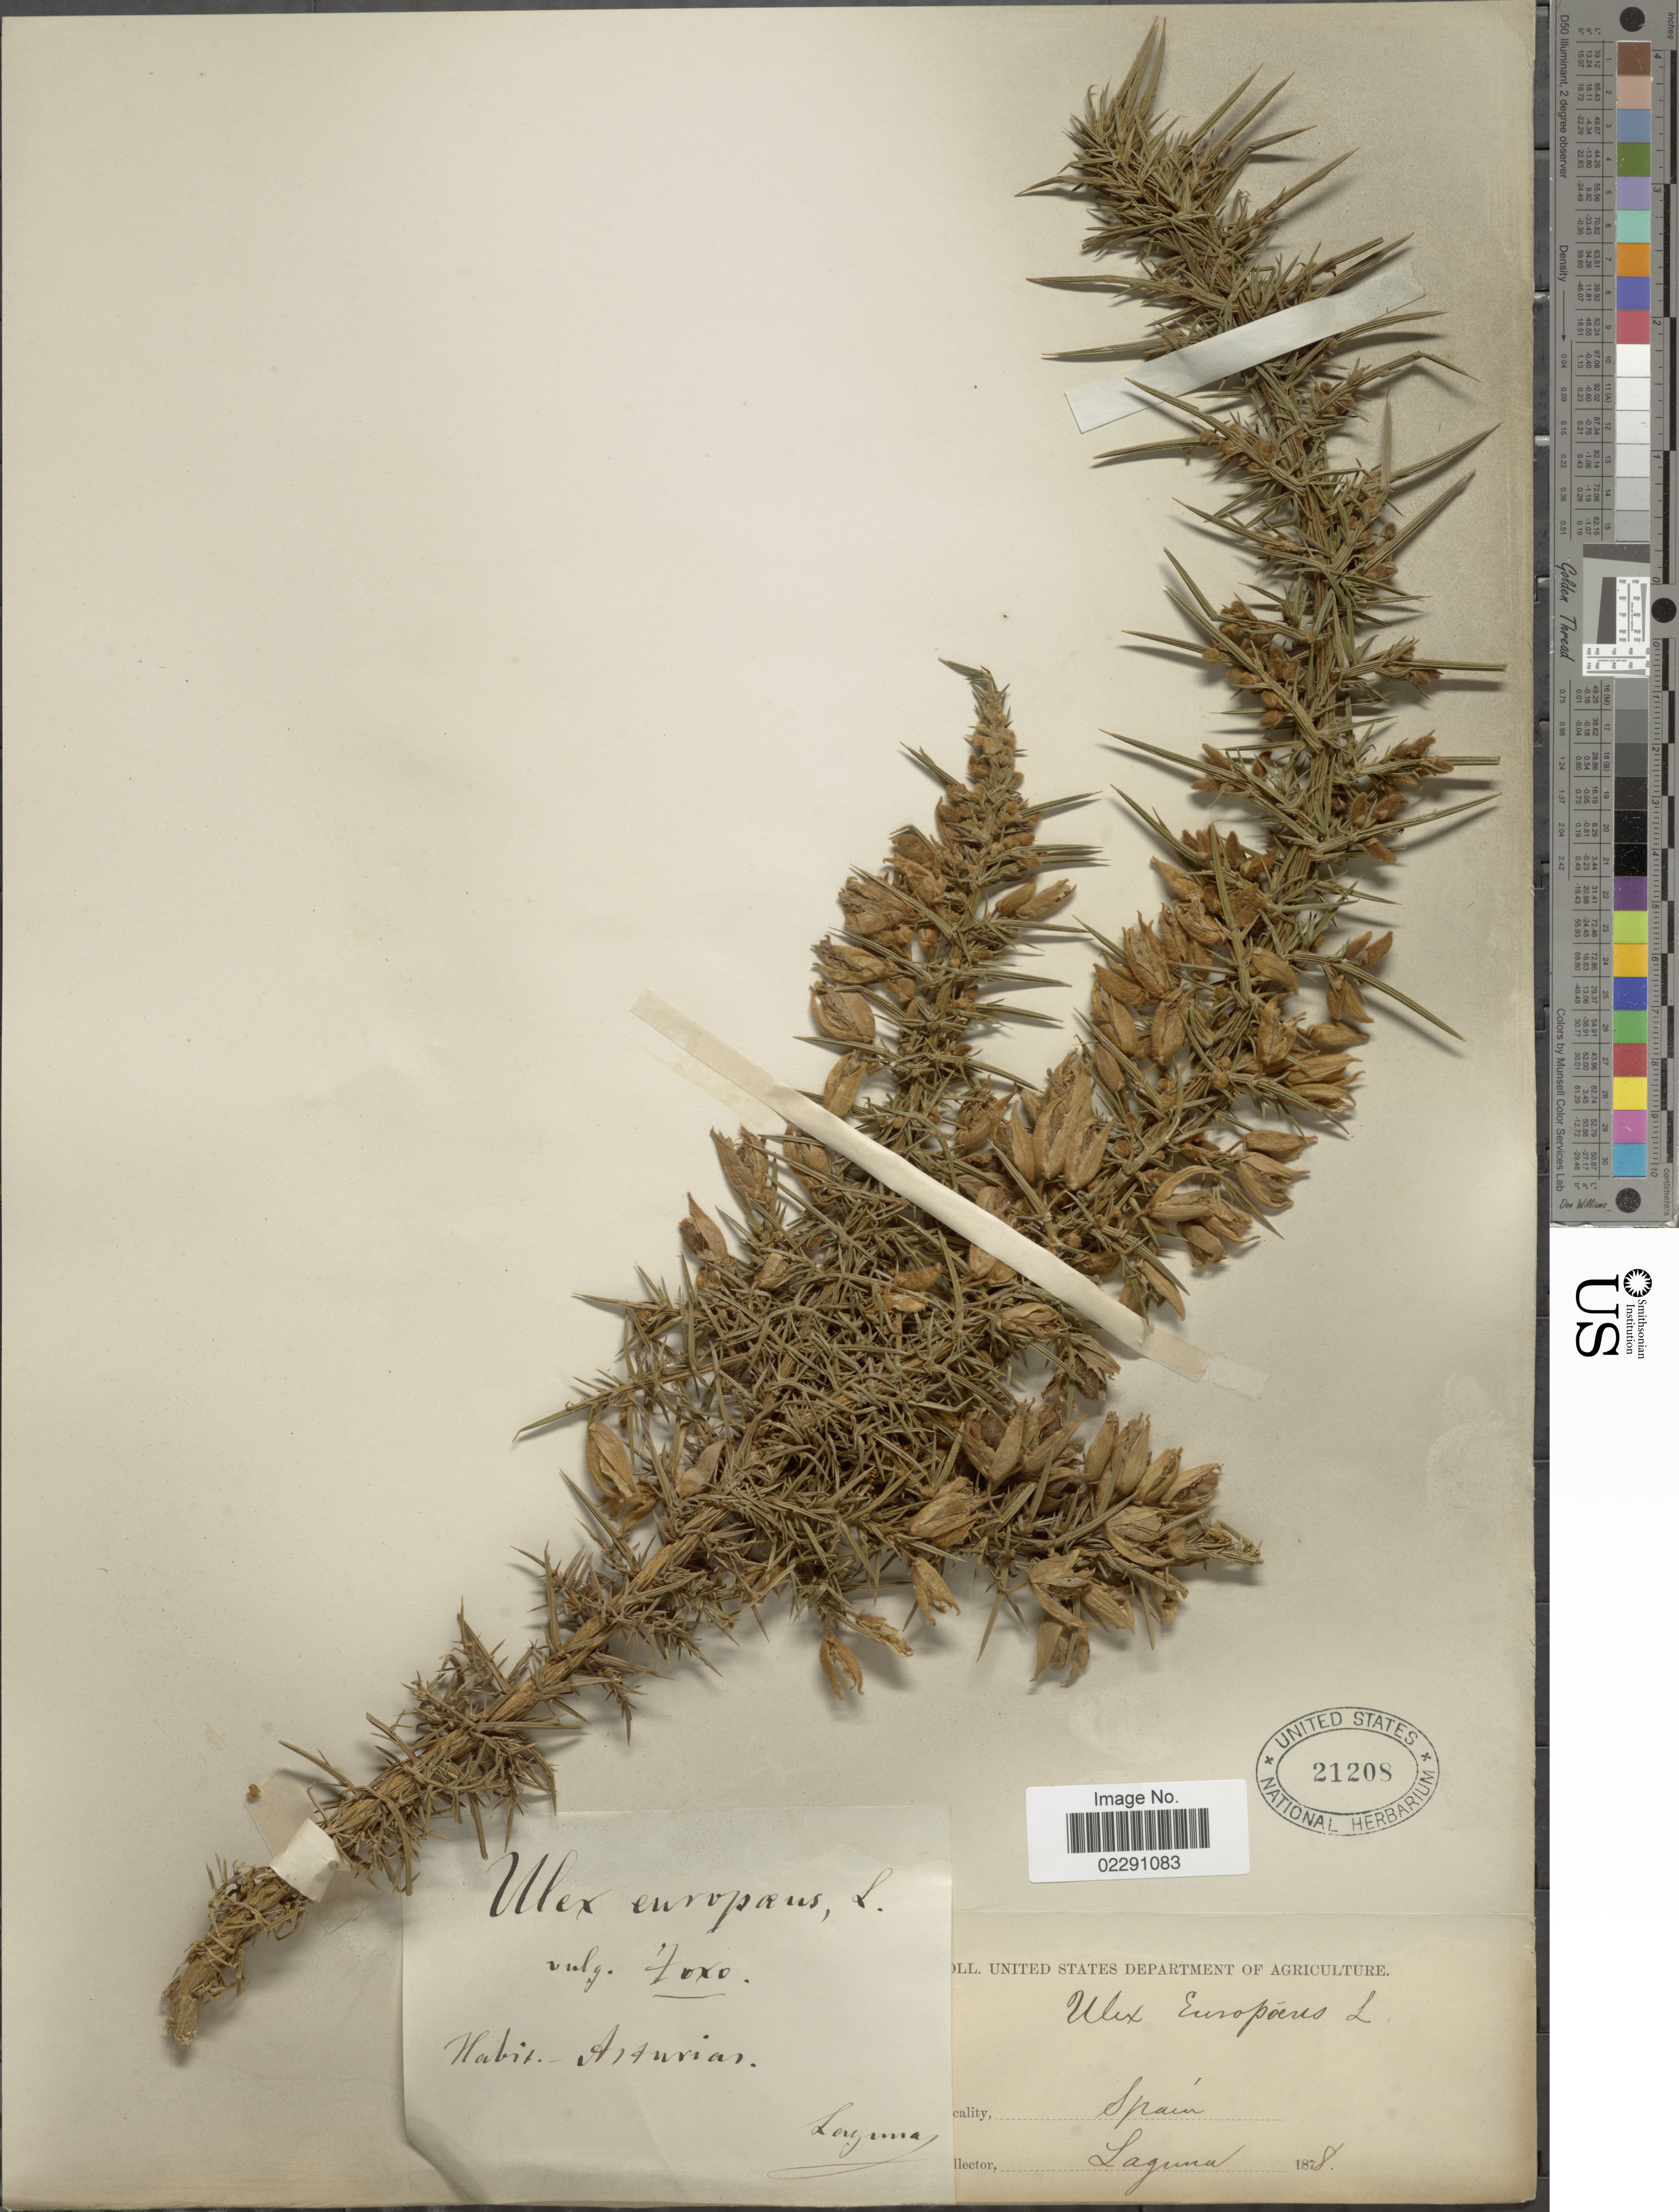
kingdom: Plantae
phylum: Tracheophyta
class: Magnoliopsida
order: Fabales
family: Fabaceae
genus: Ulex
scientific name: Ulex europaeus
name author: L.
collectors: -. Laguna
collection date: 1878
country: Spain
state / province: Principado de Asturias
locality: Asturias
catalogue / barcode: US 21208